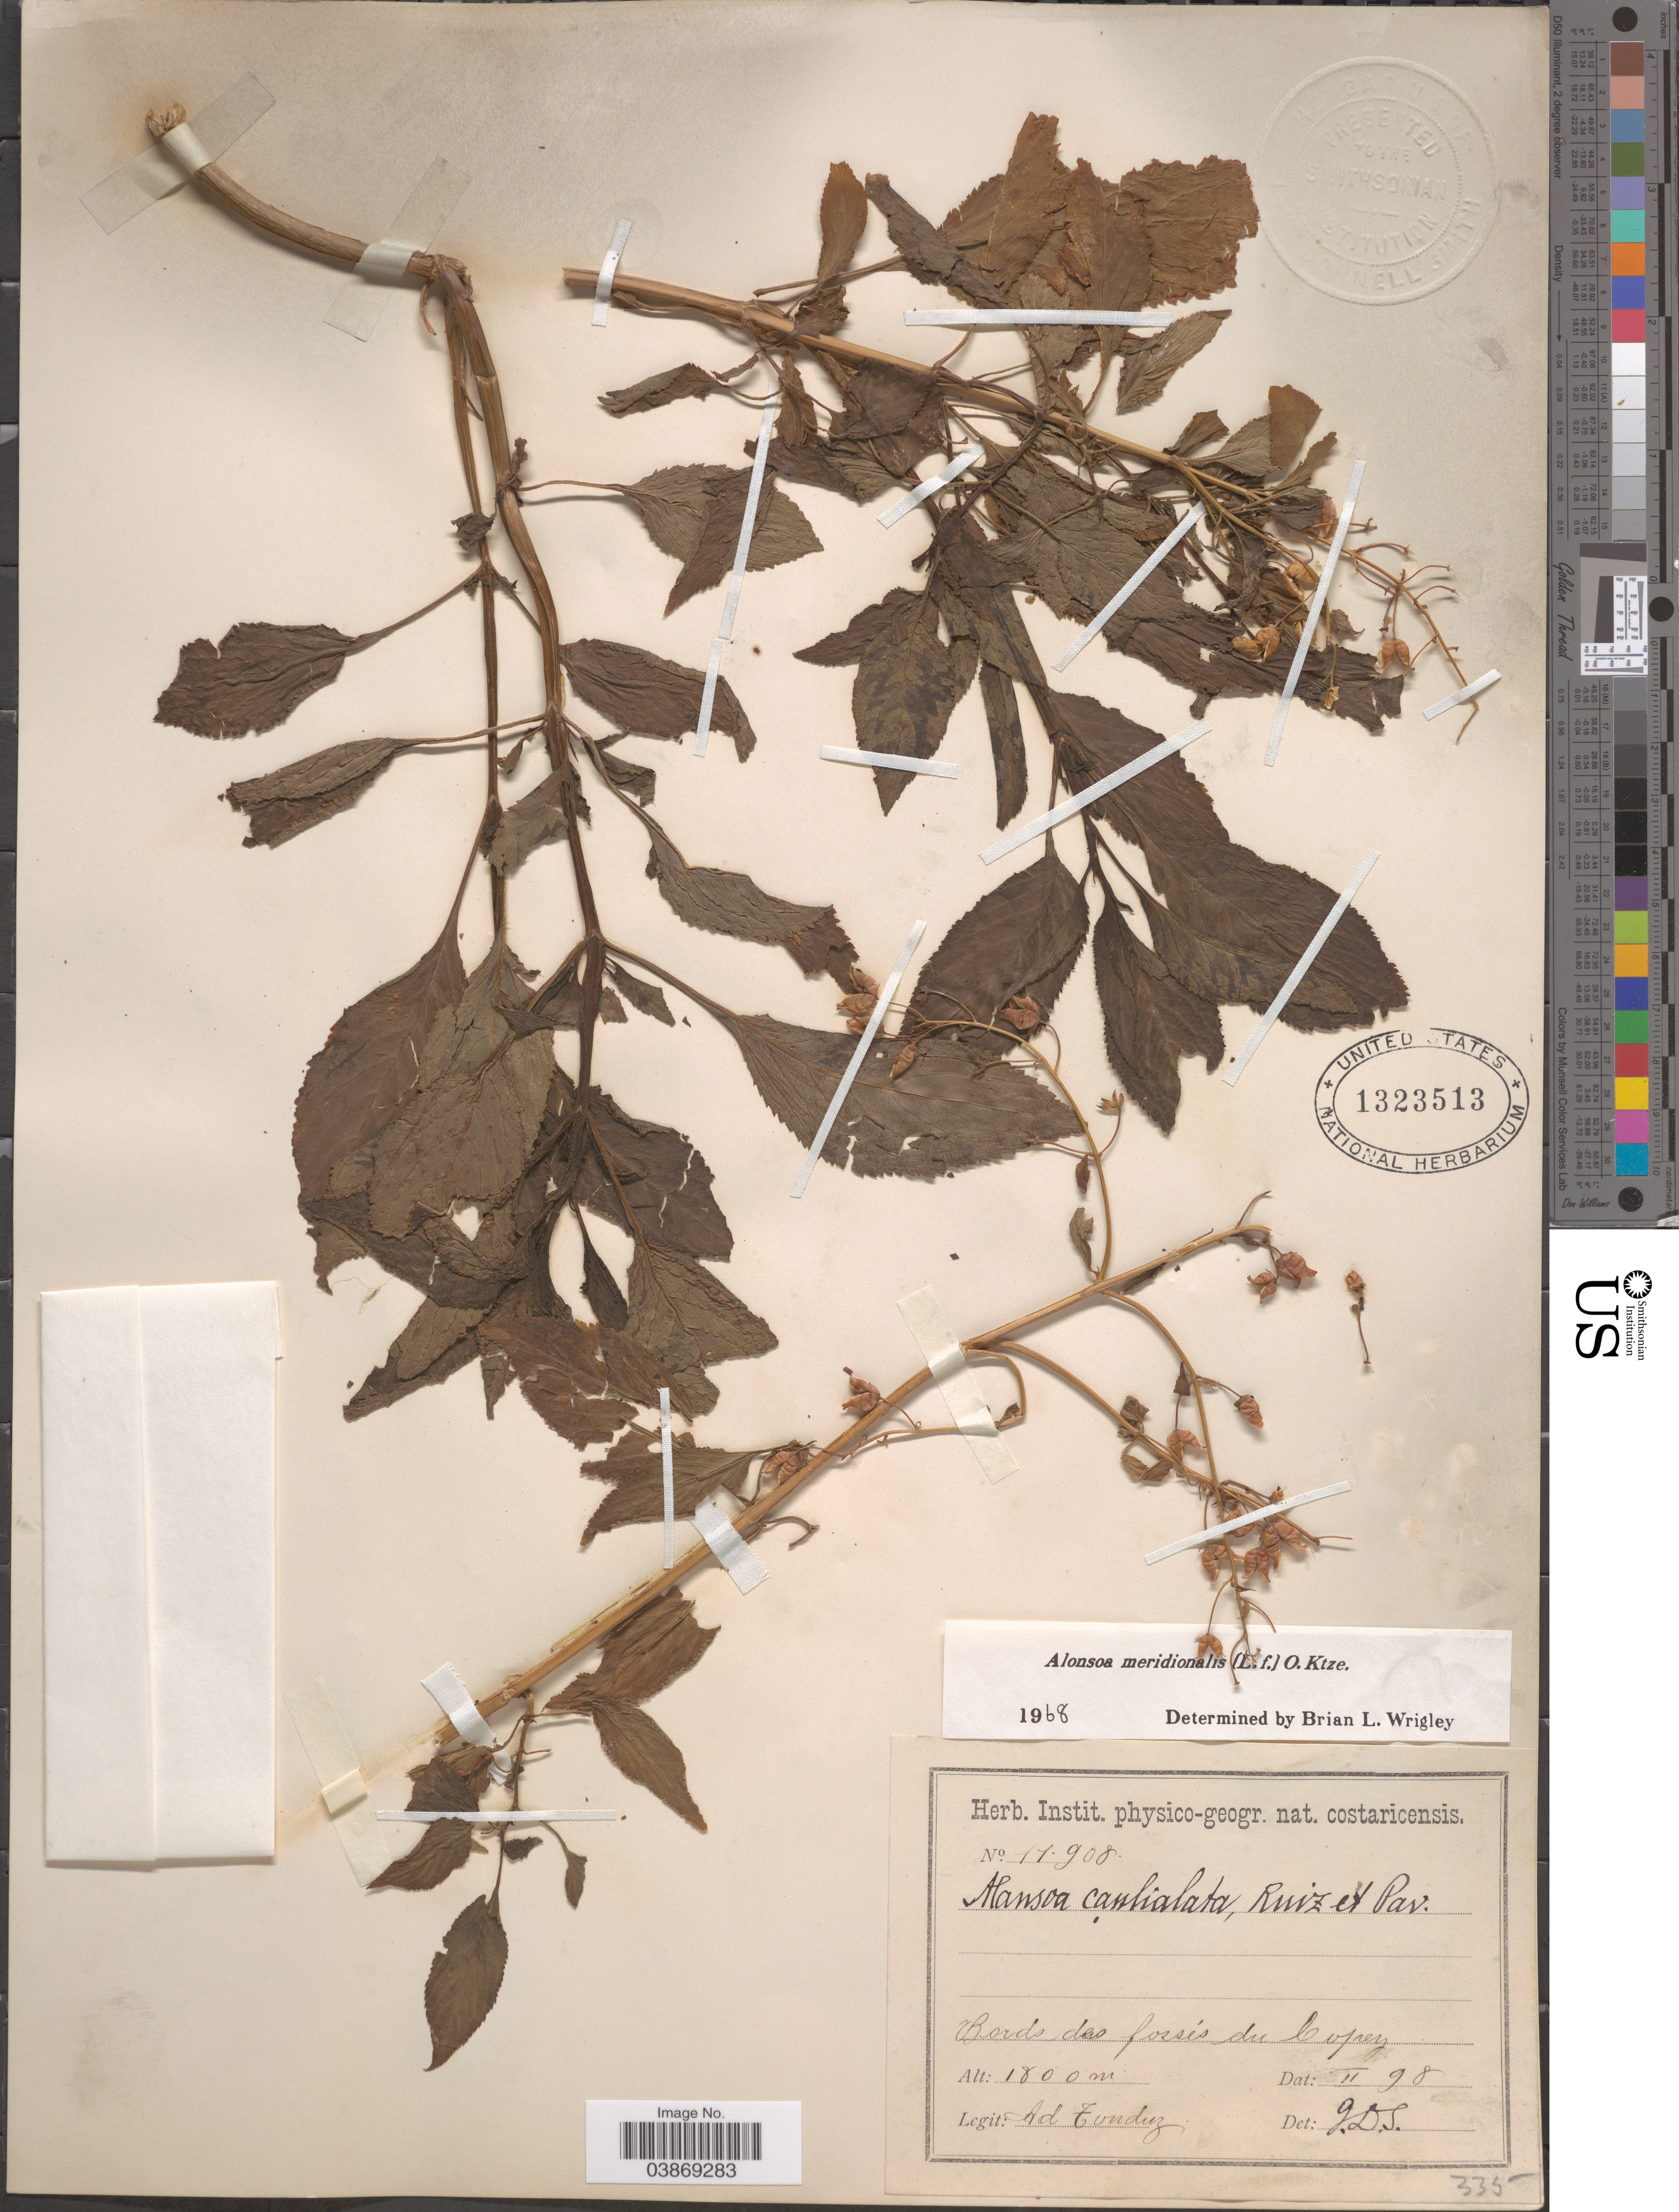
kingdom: Plantae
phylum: Tracheophyta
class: Magnoliopsida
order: Lamiales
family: Scrophulariaceae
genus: Alonsoa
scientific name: Alonsoa meridionalis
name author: (L. f.) Kuntze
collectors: A. Tonduz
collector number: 11908*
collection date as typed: Transcribed d/m/y: /2/98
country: Costa Rica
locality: Bords des fossés du Copey.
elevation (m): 1800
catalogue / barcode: US 1323513